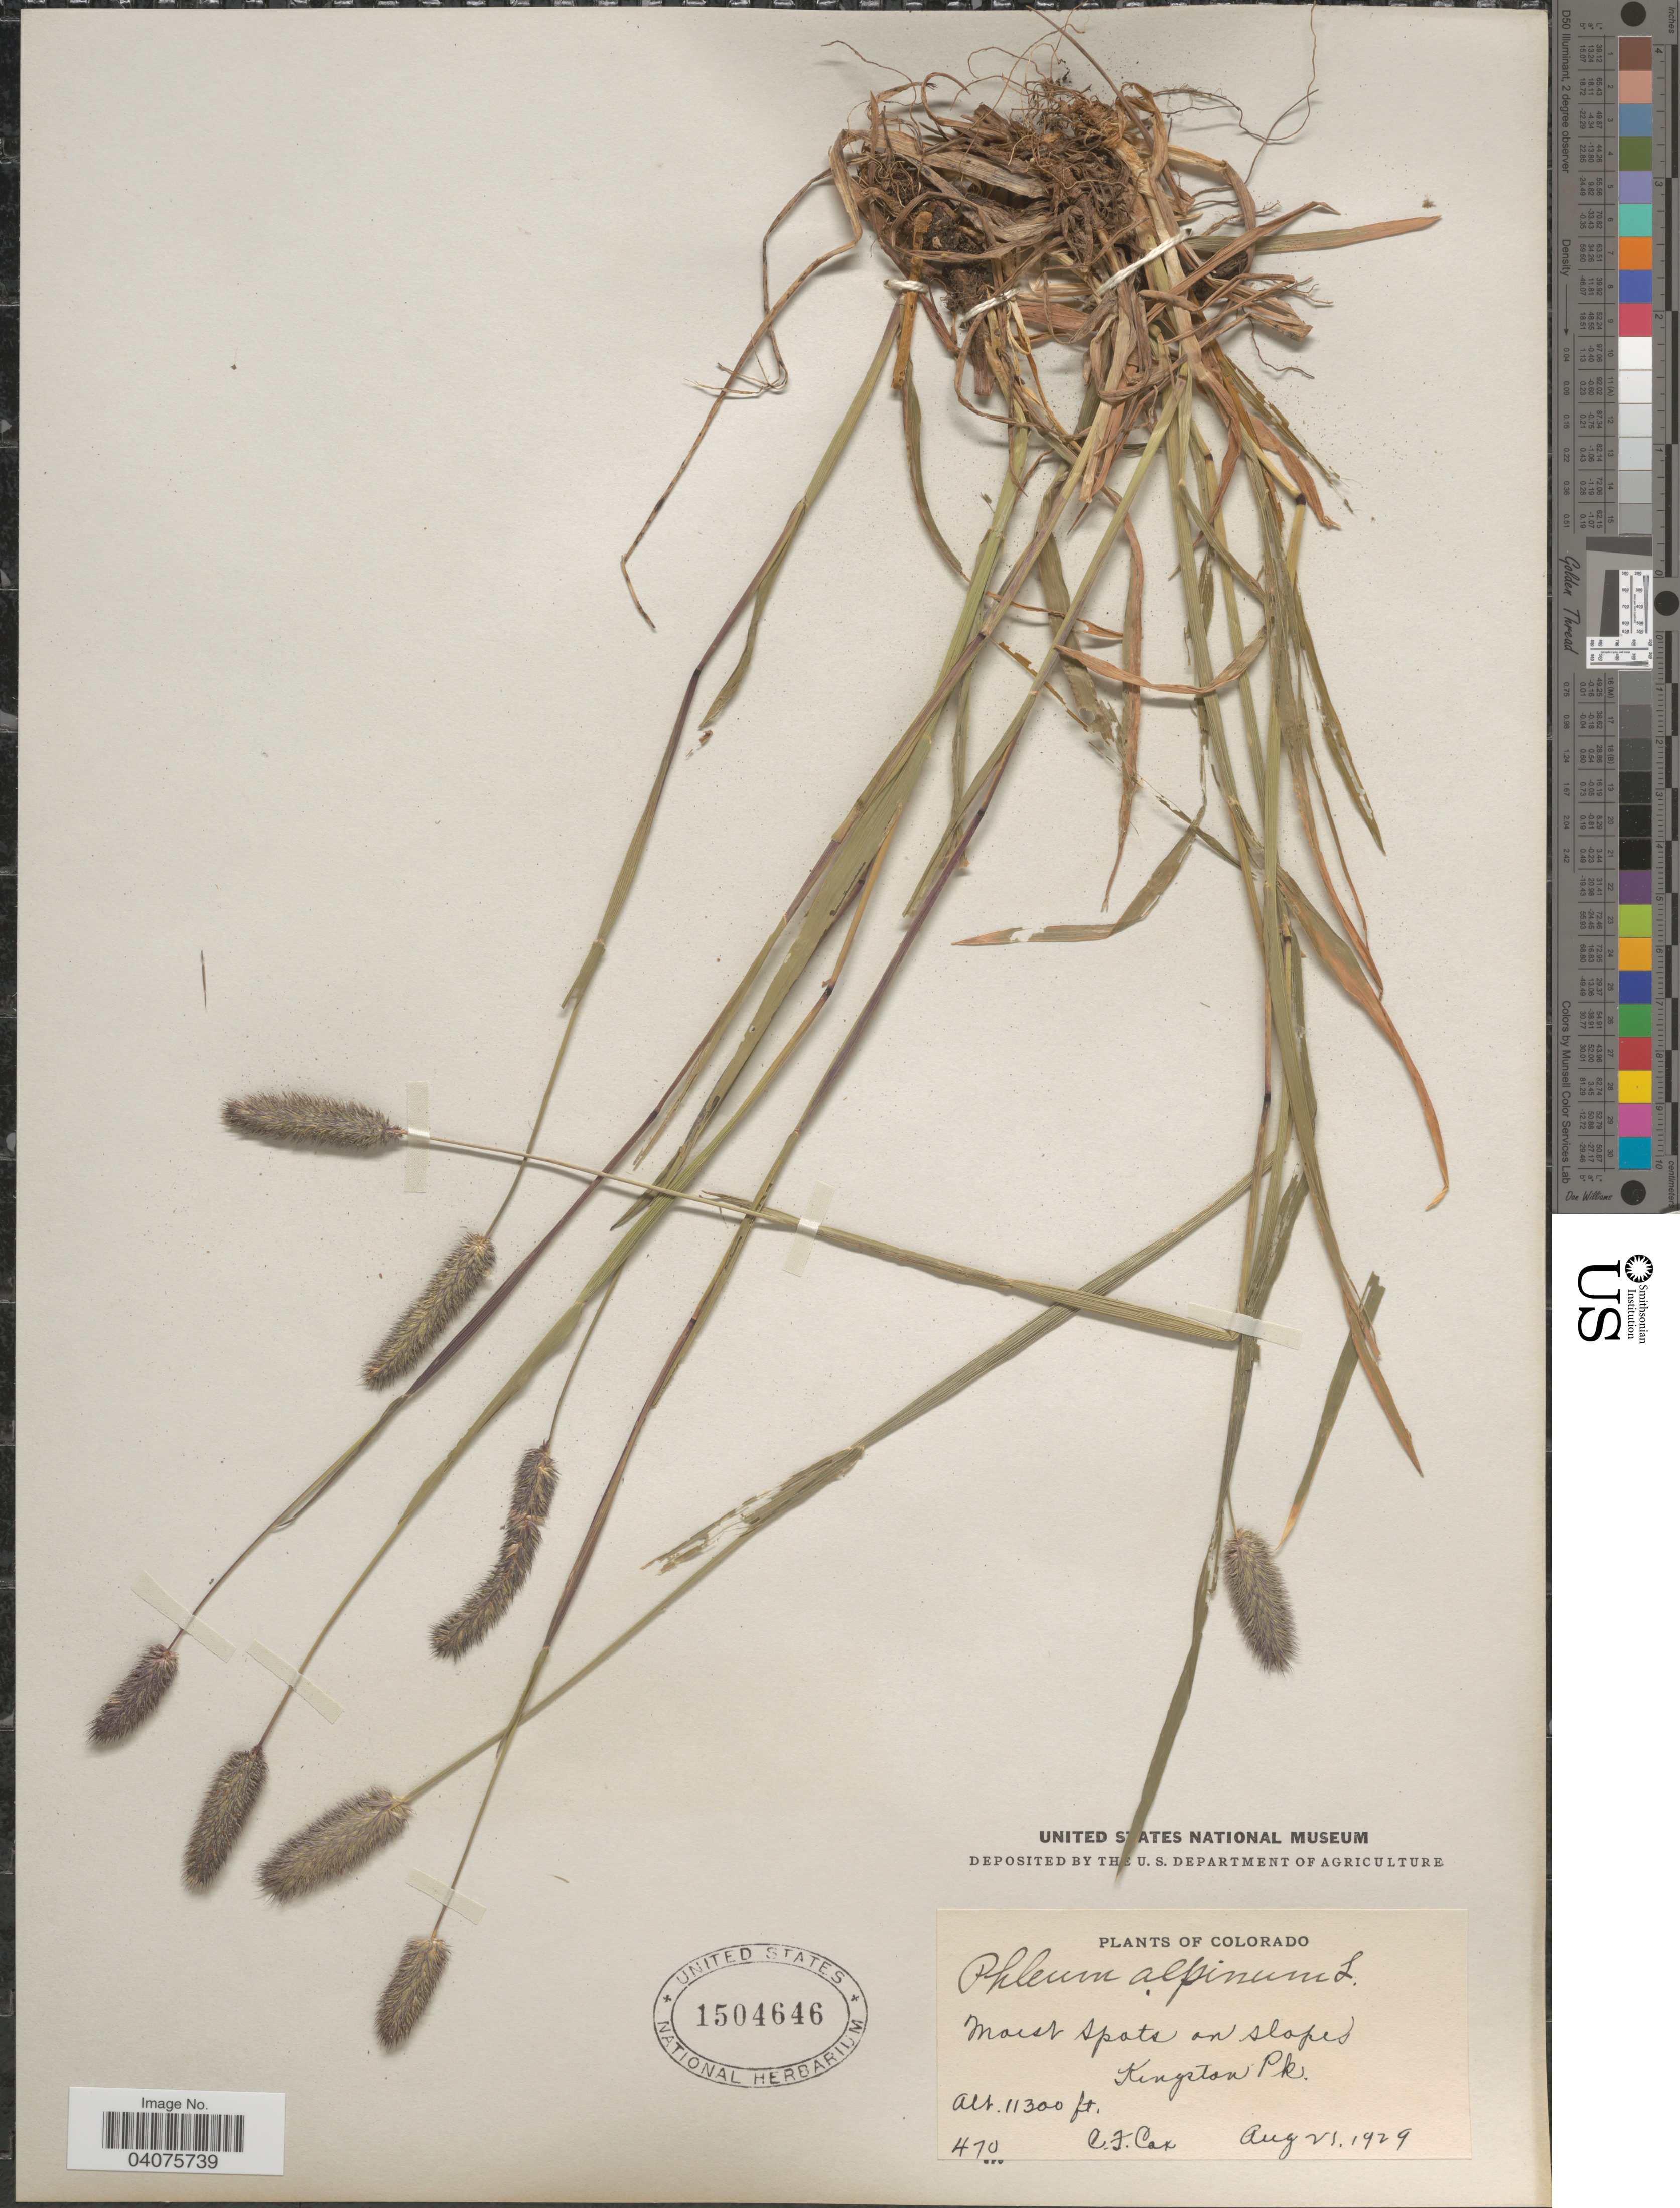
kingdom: Plantae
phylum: Tracheophyta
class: Liliopsida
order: Poales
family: Poaceae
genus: Phleum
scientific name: Phleum alpinum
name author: L.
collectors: C. Cox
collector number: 470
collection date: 1929-08-25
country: United States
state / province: Colorado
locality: Moist spots on slopes, Kingston Pk.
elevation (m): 3444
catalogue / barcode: US 1504646